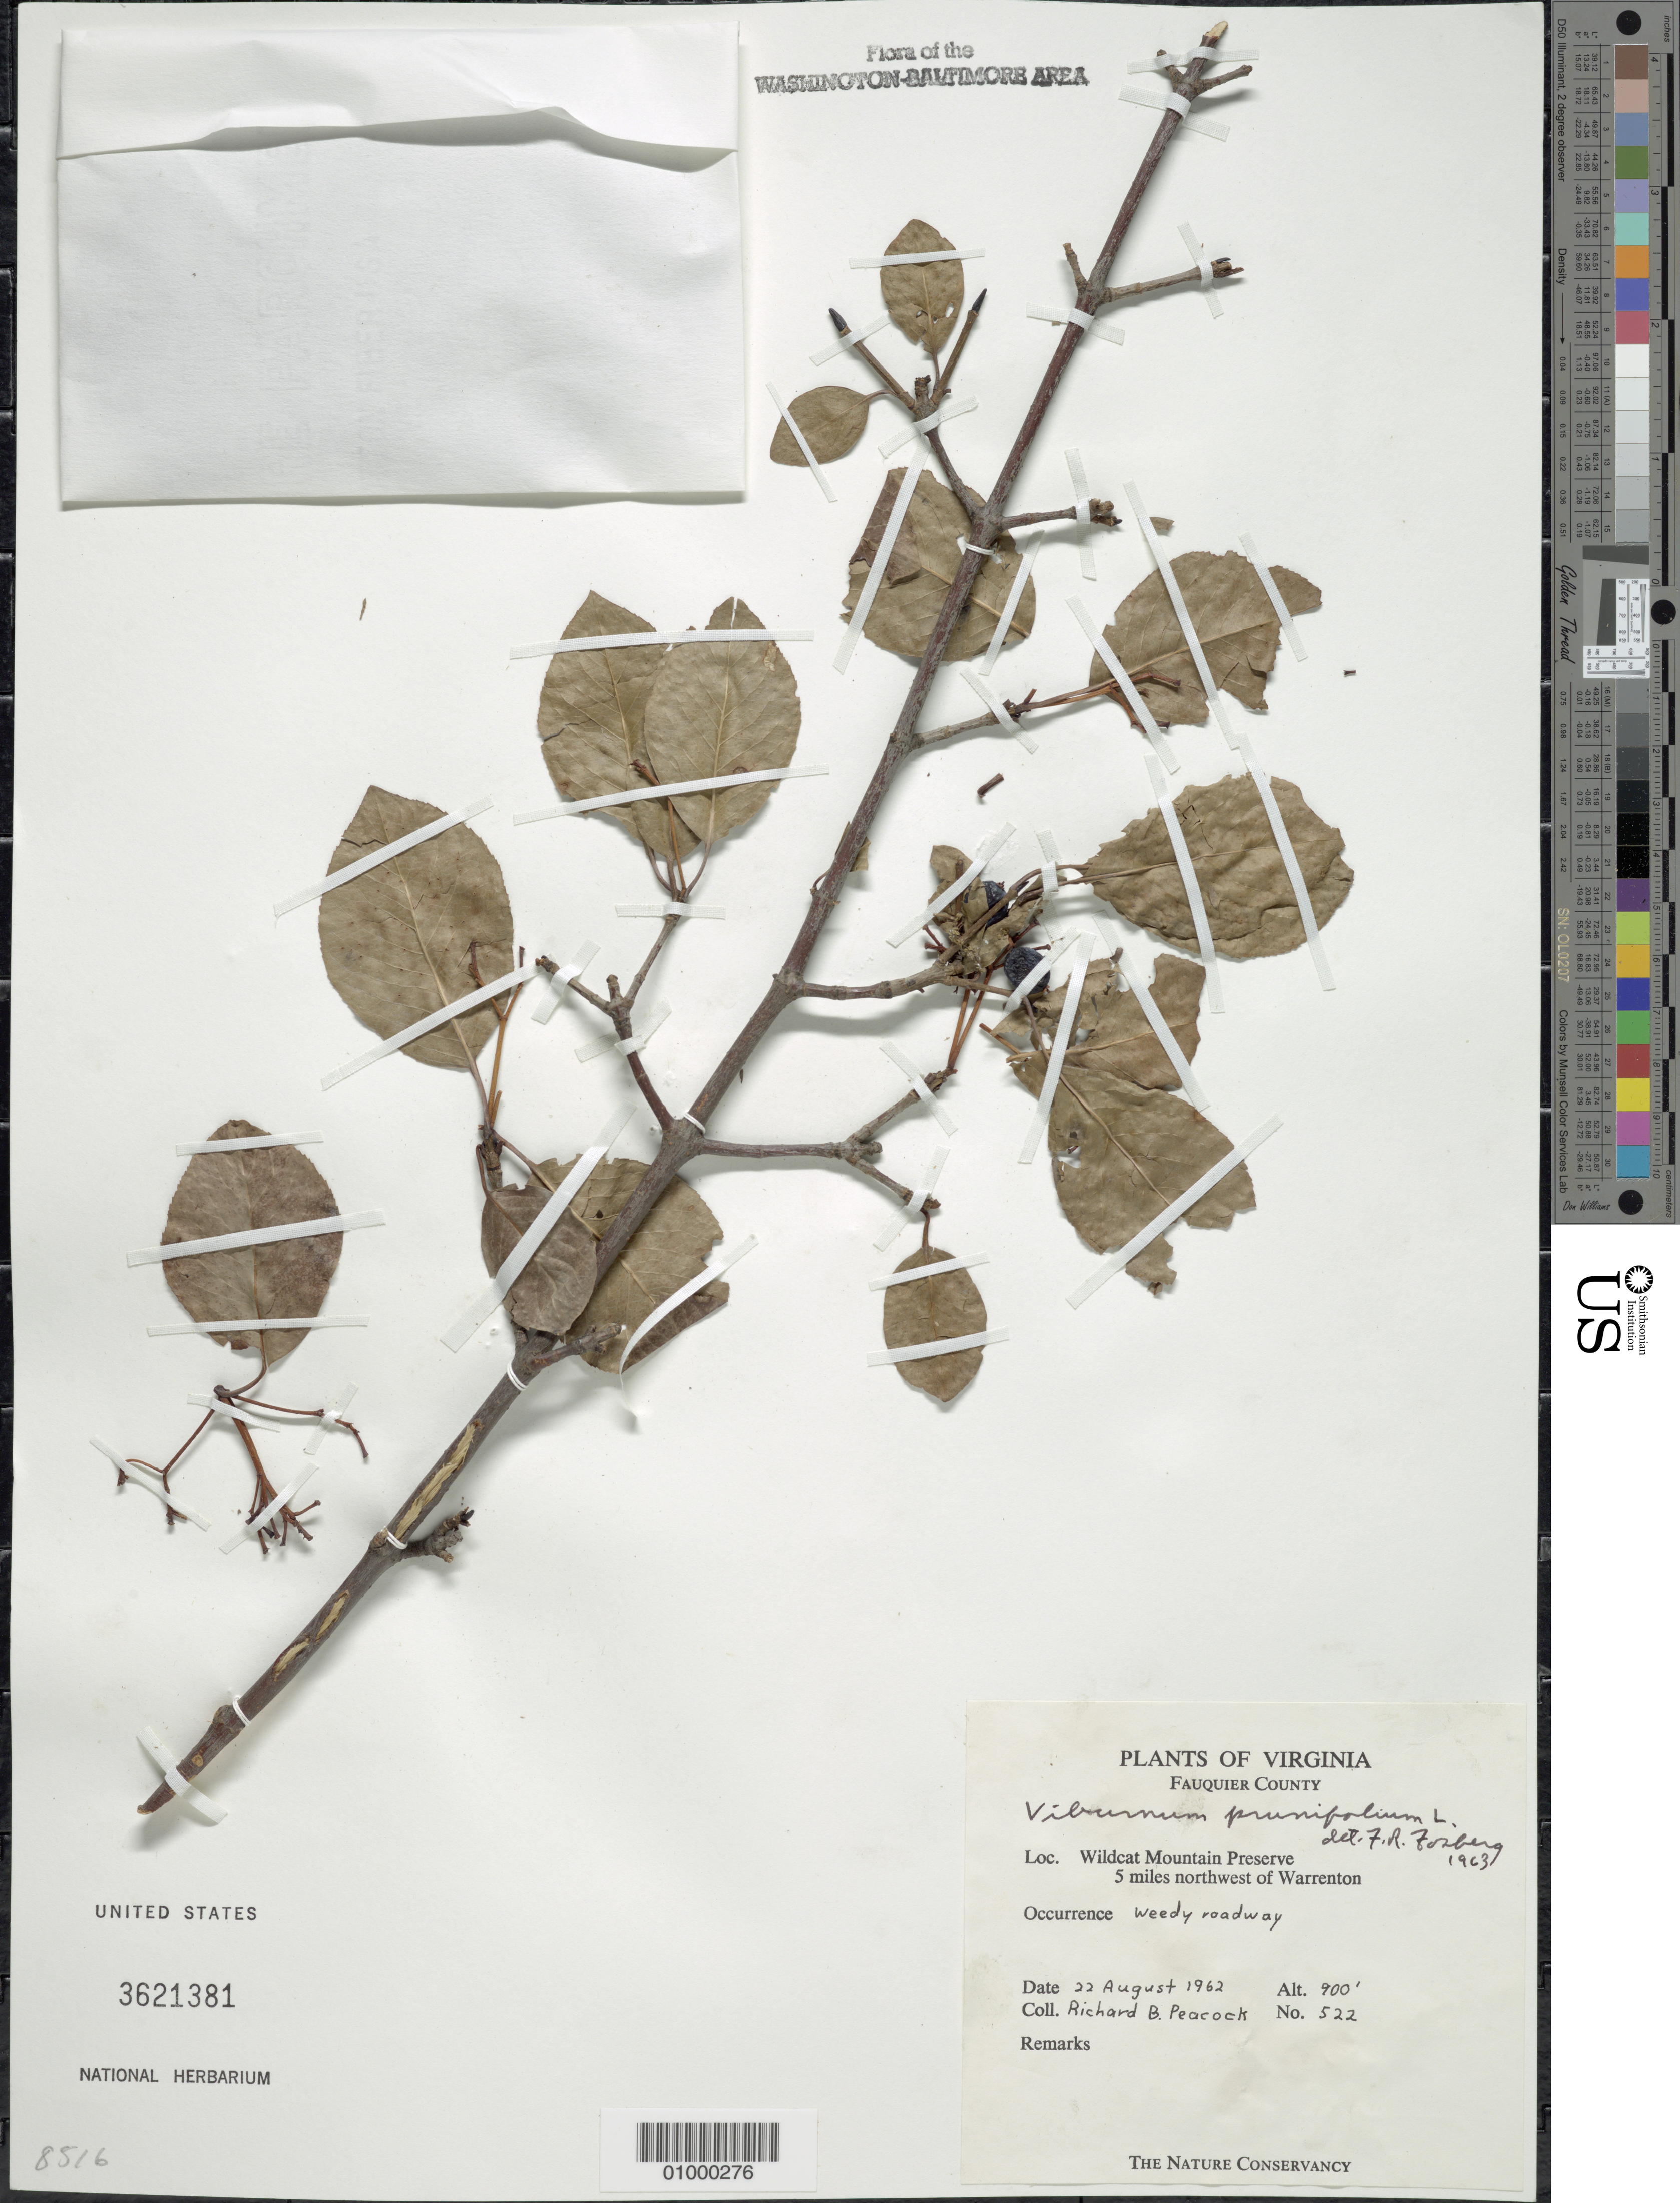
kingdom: Plantae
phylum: Tracheophyta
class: Magnoliopsida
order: Dipsacales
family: Viburnaceae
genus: Viburnum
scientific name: Viburnum prunifolium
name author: L.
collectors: R. Peacock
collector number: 522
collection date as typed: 22 Aug 1962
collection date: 1962-08-22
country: United States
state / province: Virginia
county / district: Fauquier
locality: Wildcat Mountain Preserve, 5 miles northwest of Warrenton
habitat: weedy roadway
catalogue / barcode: US 3621381